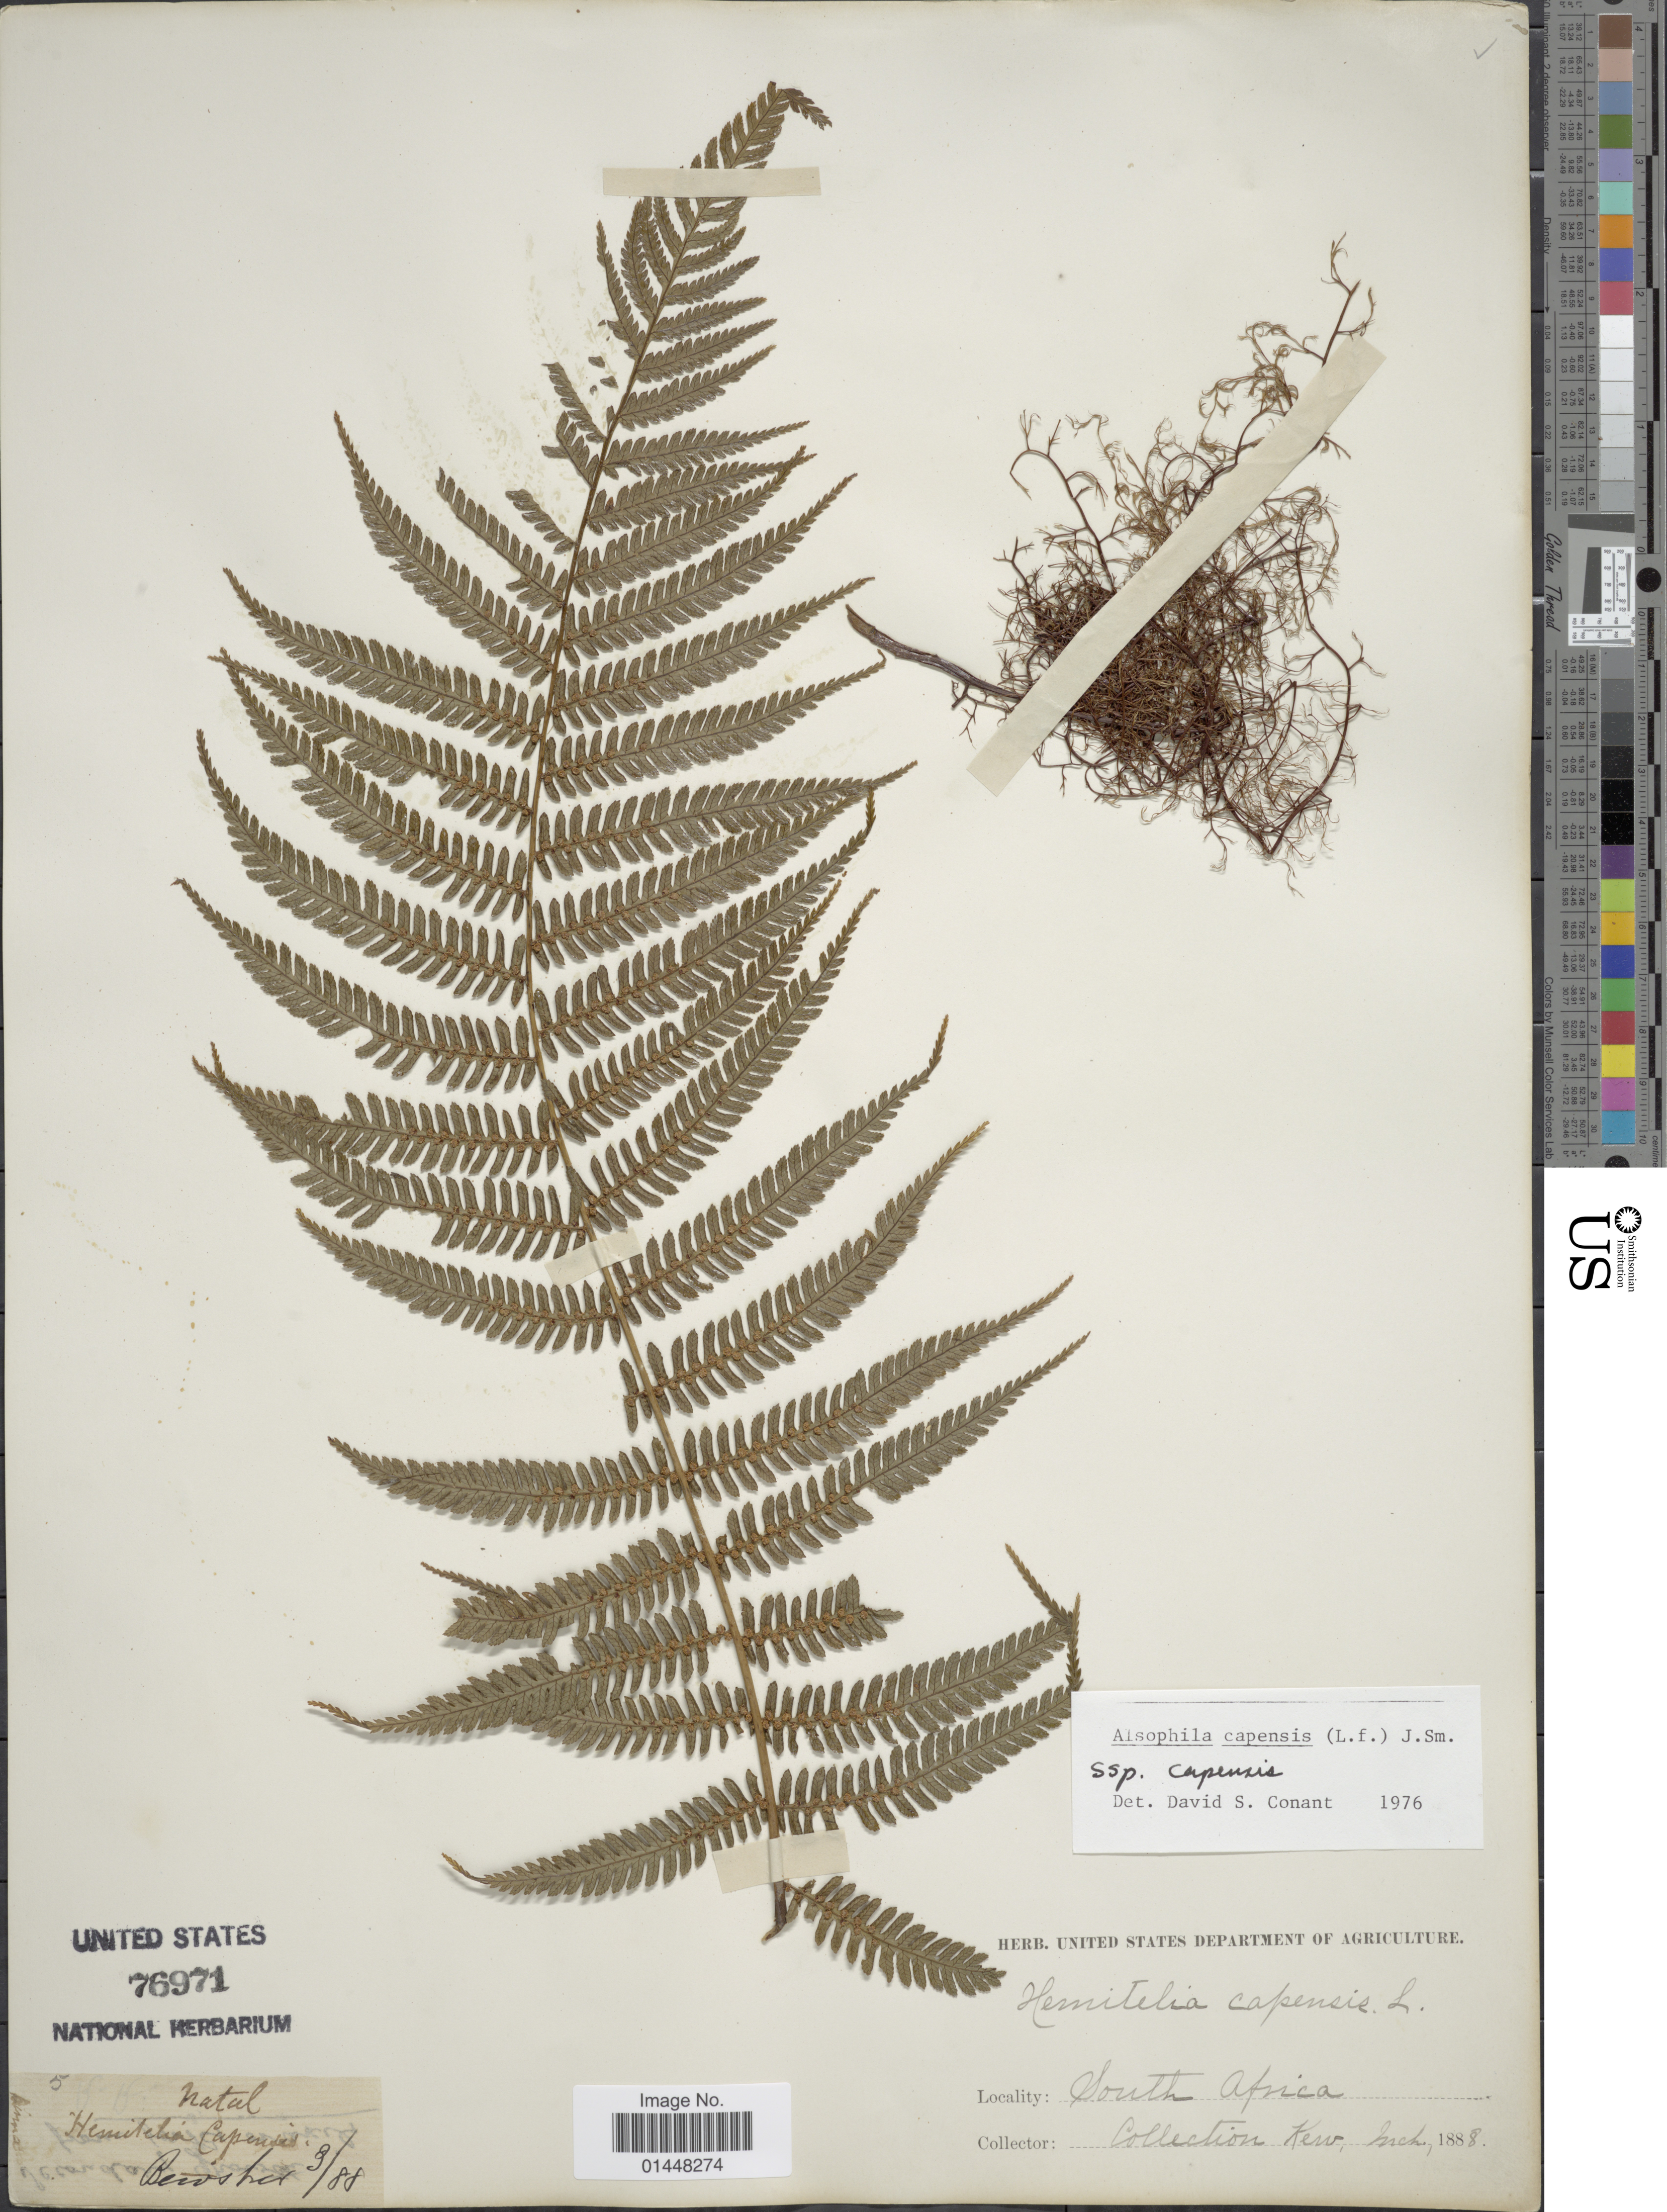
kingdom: Plantae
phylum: Tracheophyta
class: Polypodiopsida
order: Cyatheales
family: Cyatheaceae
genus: Gymnosphaera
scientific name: Gymnosphaera capensis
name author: (L. f.)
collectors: Bewsher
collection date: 1888-09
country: South Africa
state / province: KwaZulu-Natal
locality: Natal.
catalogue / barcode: US 76971